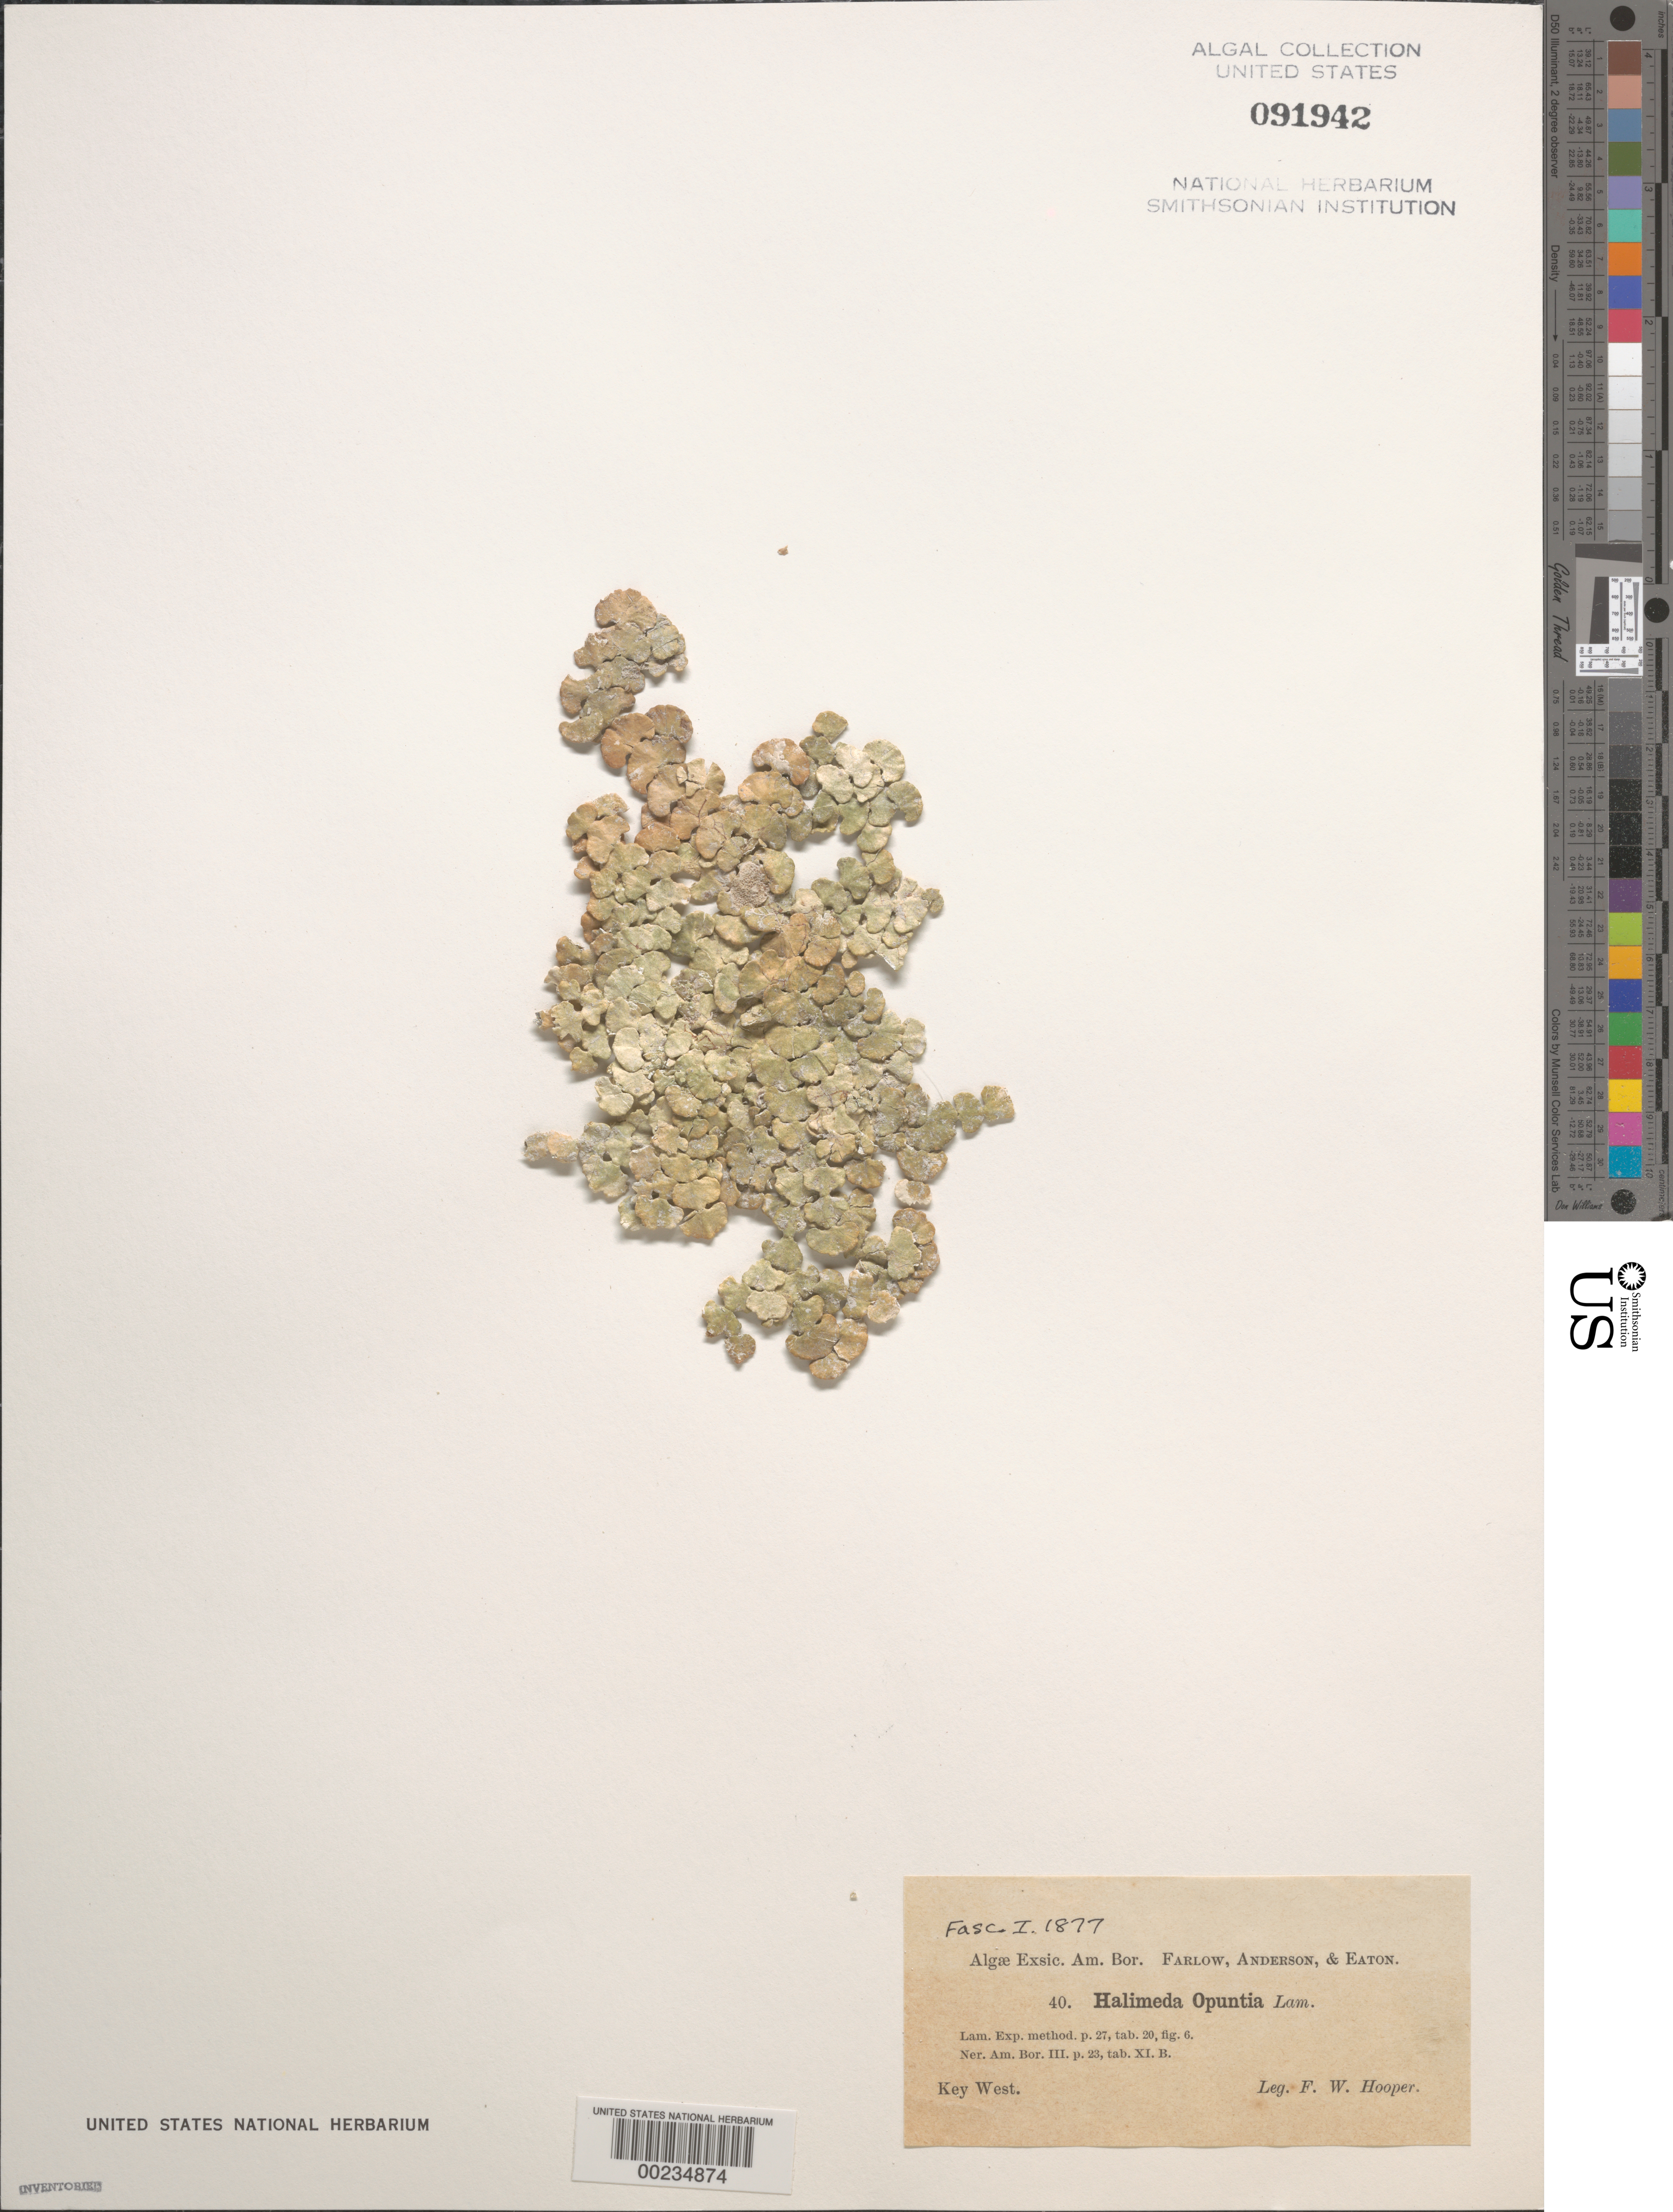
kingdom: Plantae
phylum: Chlorophyta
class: Ulvophyceae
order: Bryopsidales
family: Halimedaceae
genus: Halimeda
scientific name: Halimeda opuntia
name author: (L.) J.V.Lamouroux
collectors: F. Hooper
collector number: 40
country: United States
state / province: Florida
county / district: Monroe County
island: Key West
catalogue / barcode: US 91942